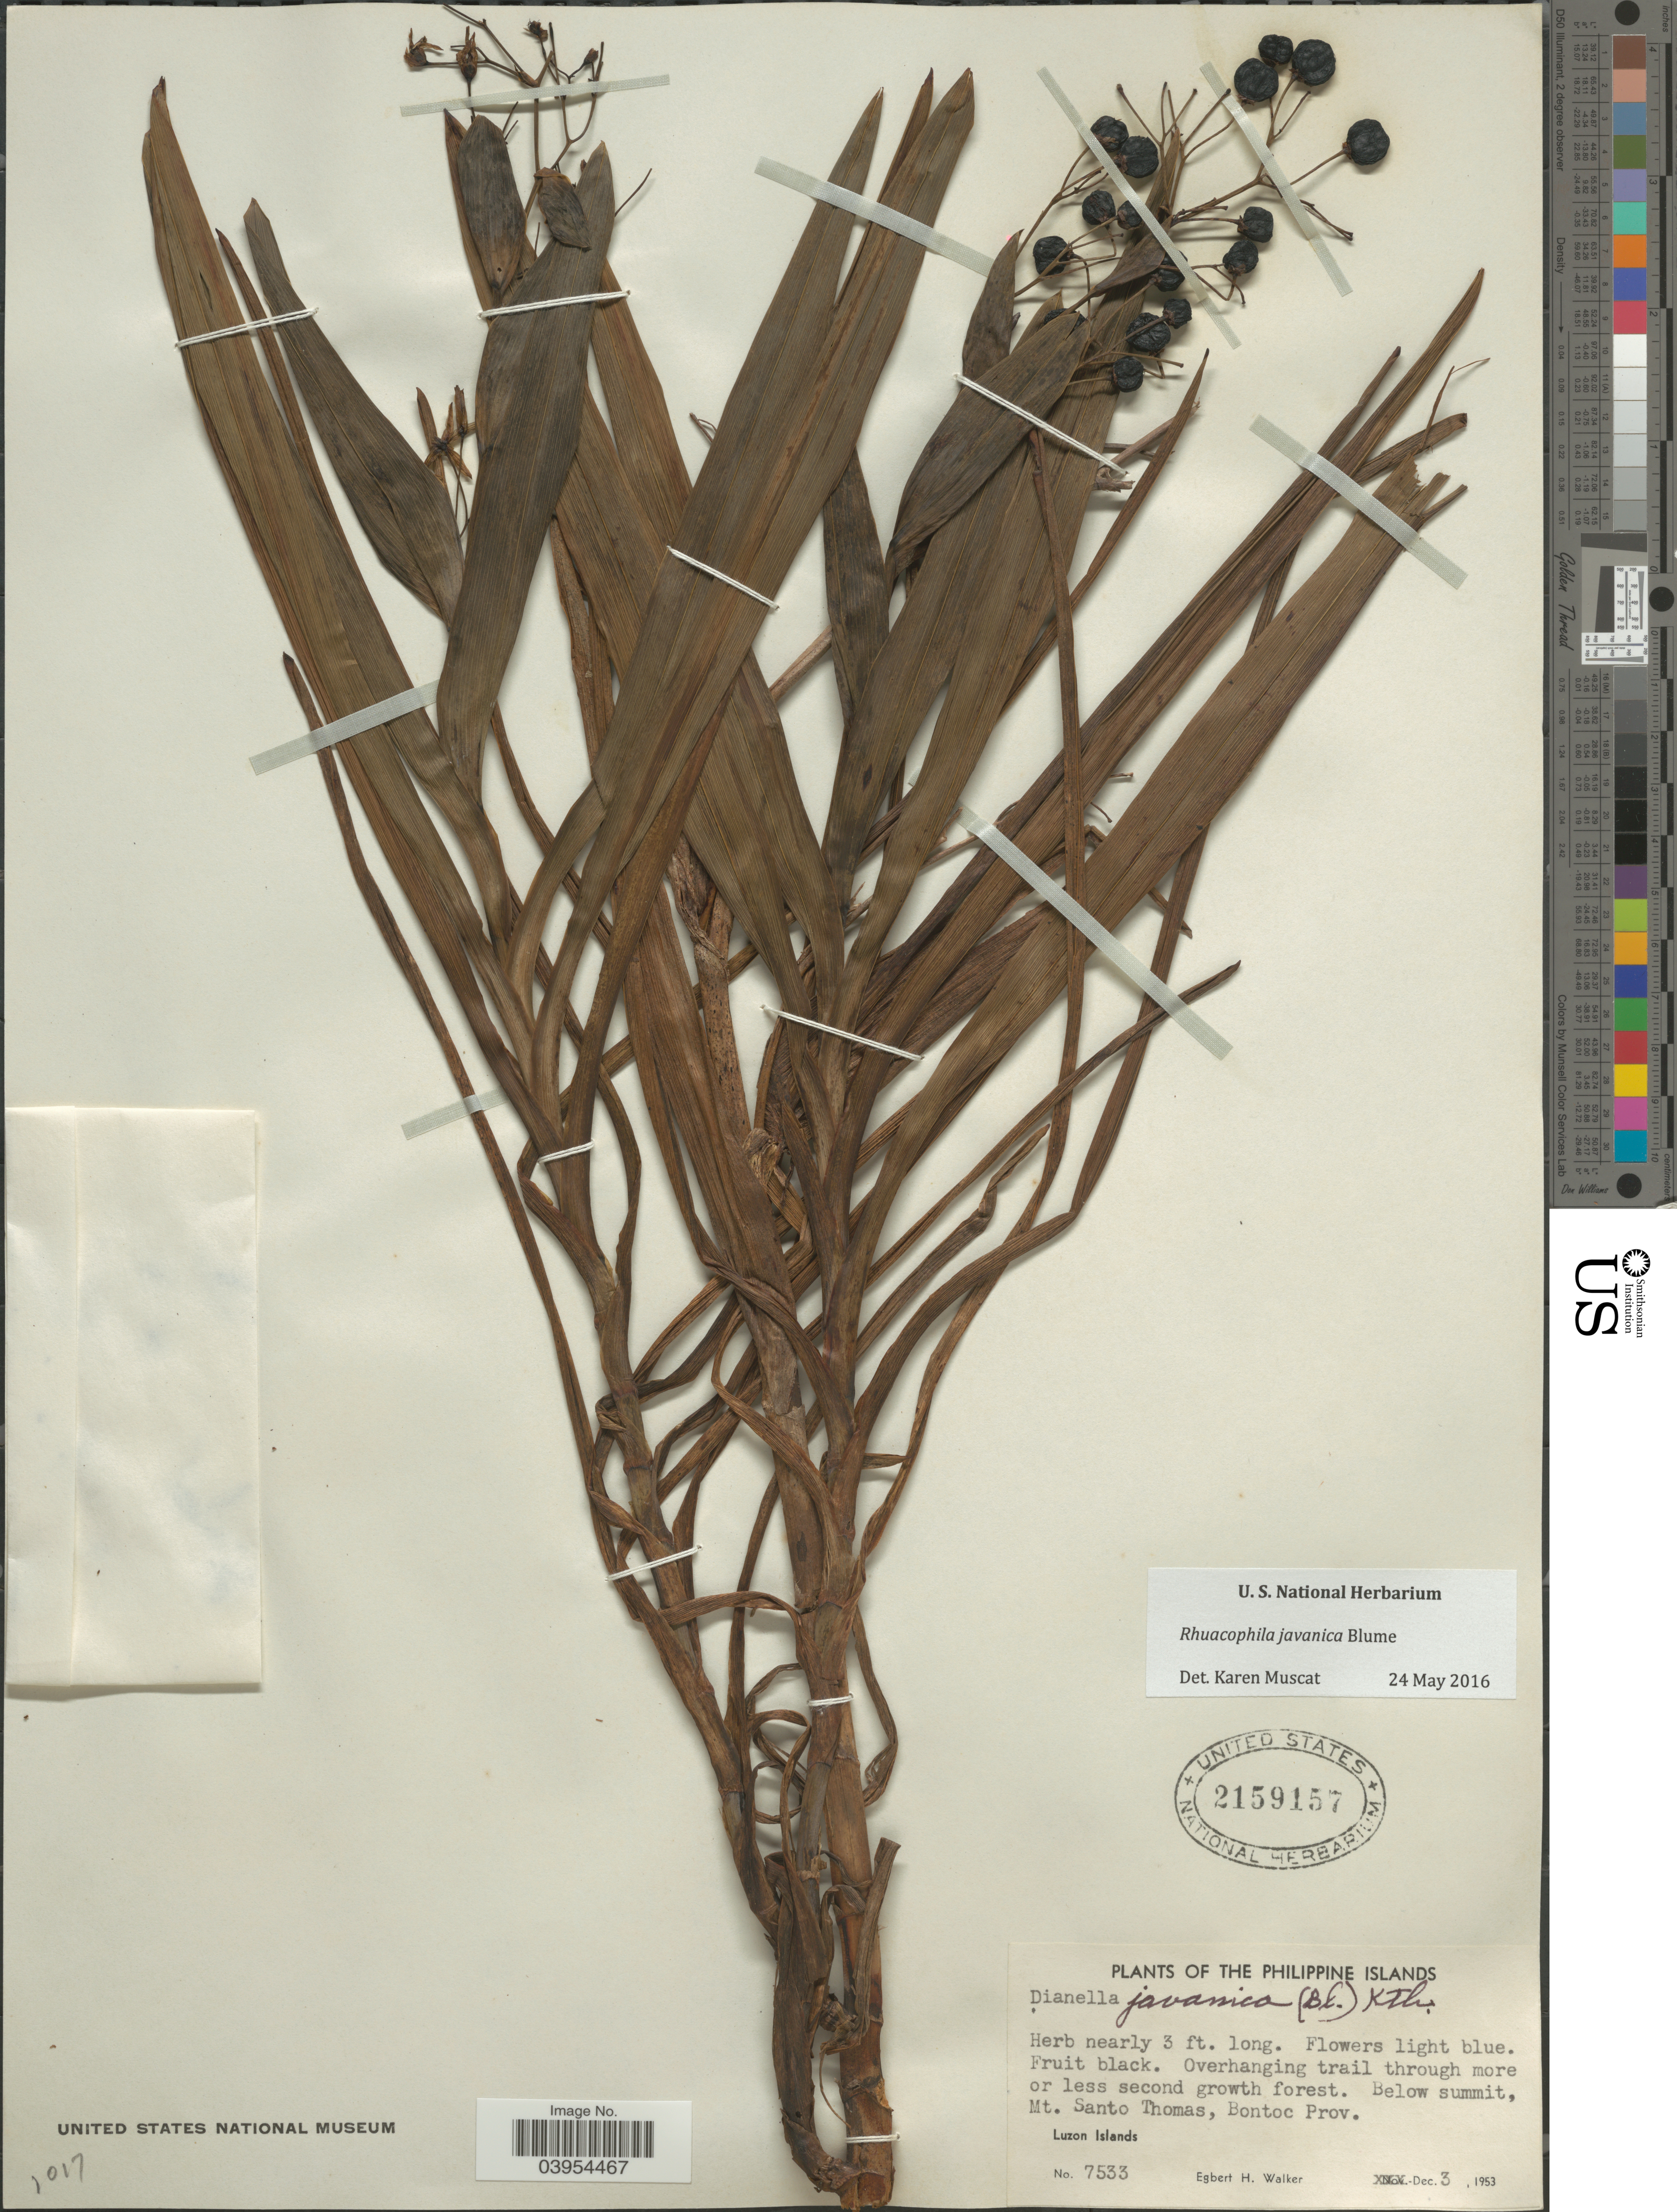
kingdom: Plantae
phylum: Tracheophyta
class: Liliopsida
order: Asparagales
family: Asphodelaceae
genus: Dianella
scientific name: Dianella javanica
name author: Blume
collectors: E. H. Walker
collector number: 7533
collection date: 1953-12-03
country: Philippines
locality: The Philippine Islands. Below summit, Mt. Santo Thomas, Bontoc Prov. Luzon Islands.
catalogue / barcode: US 2159157